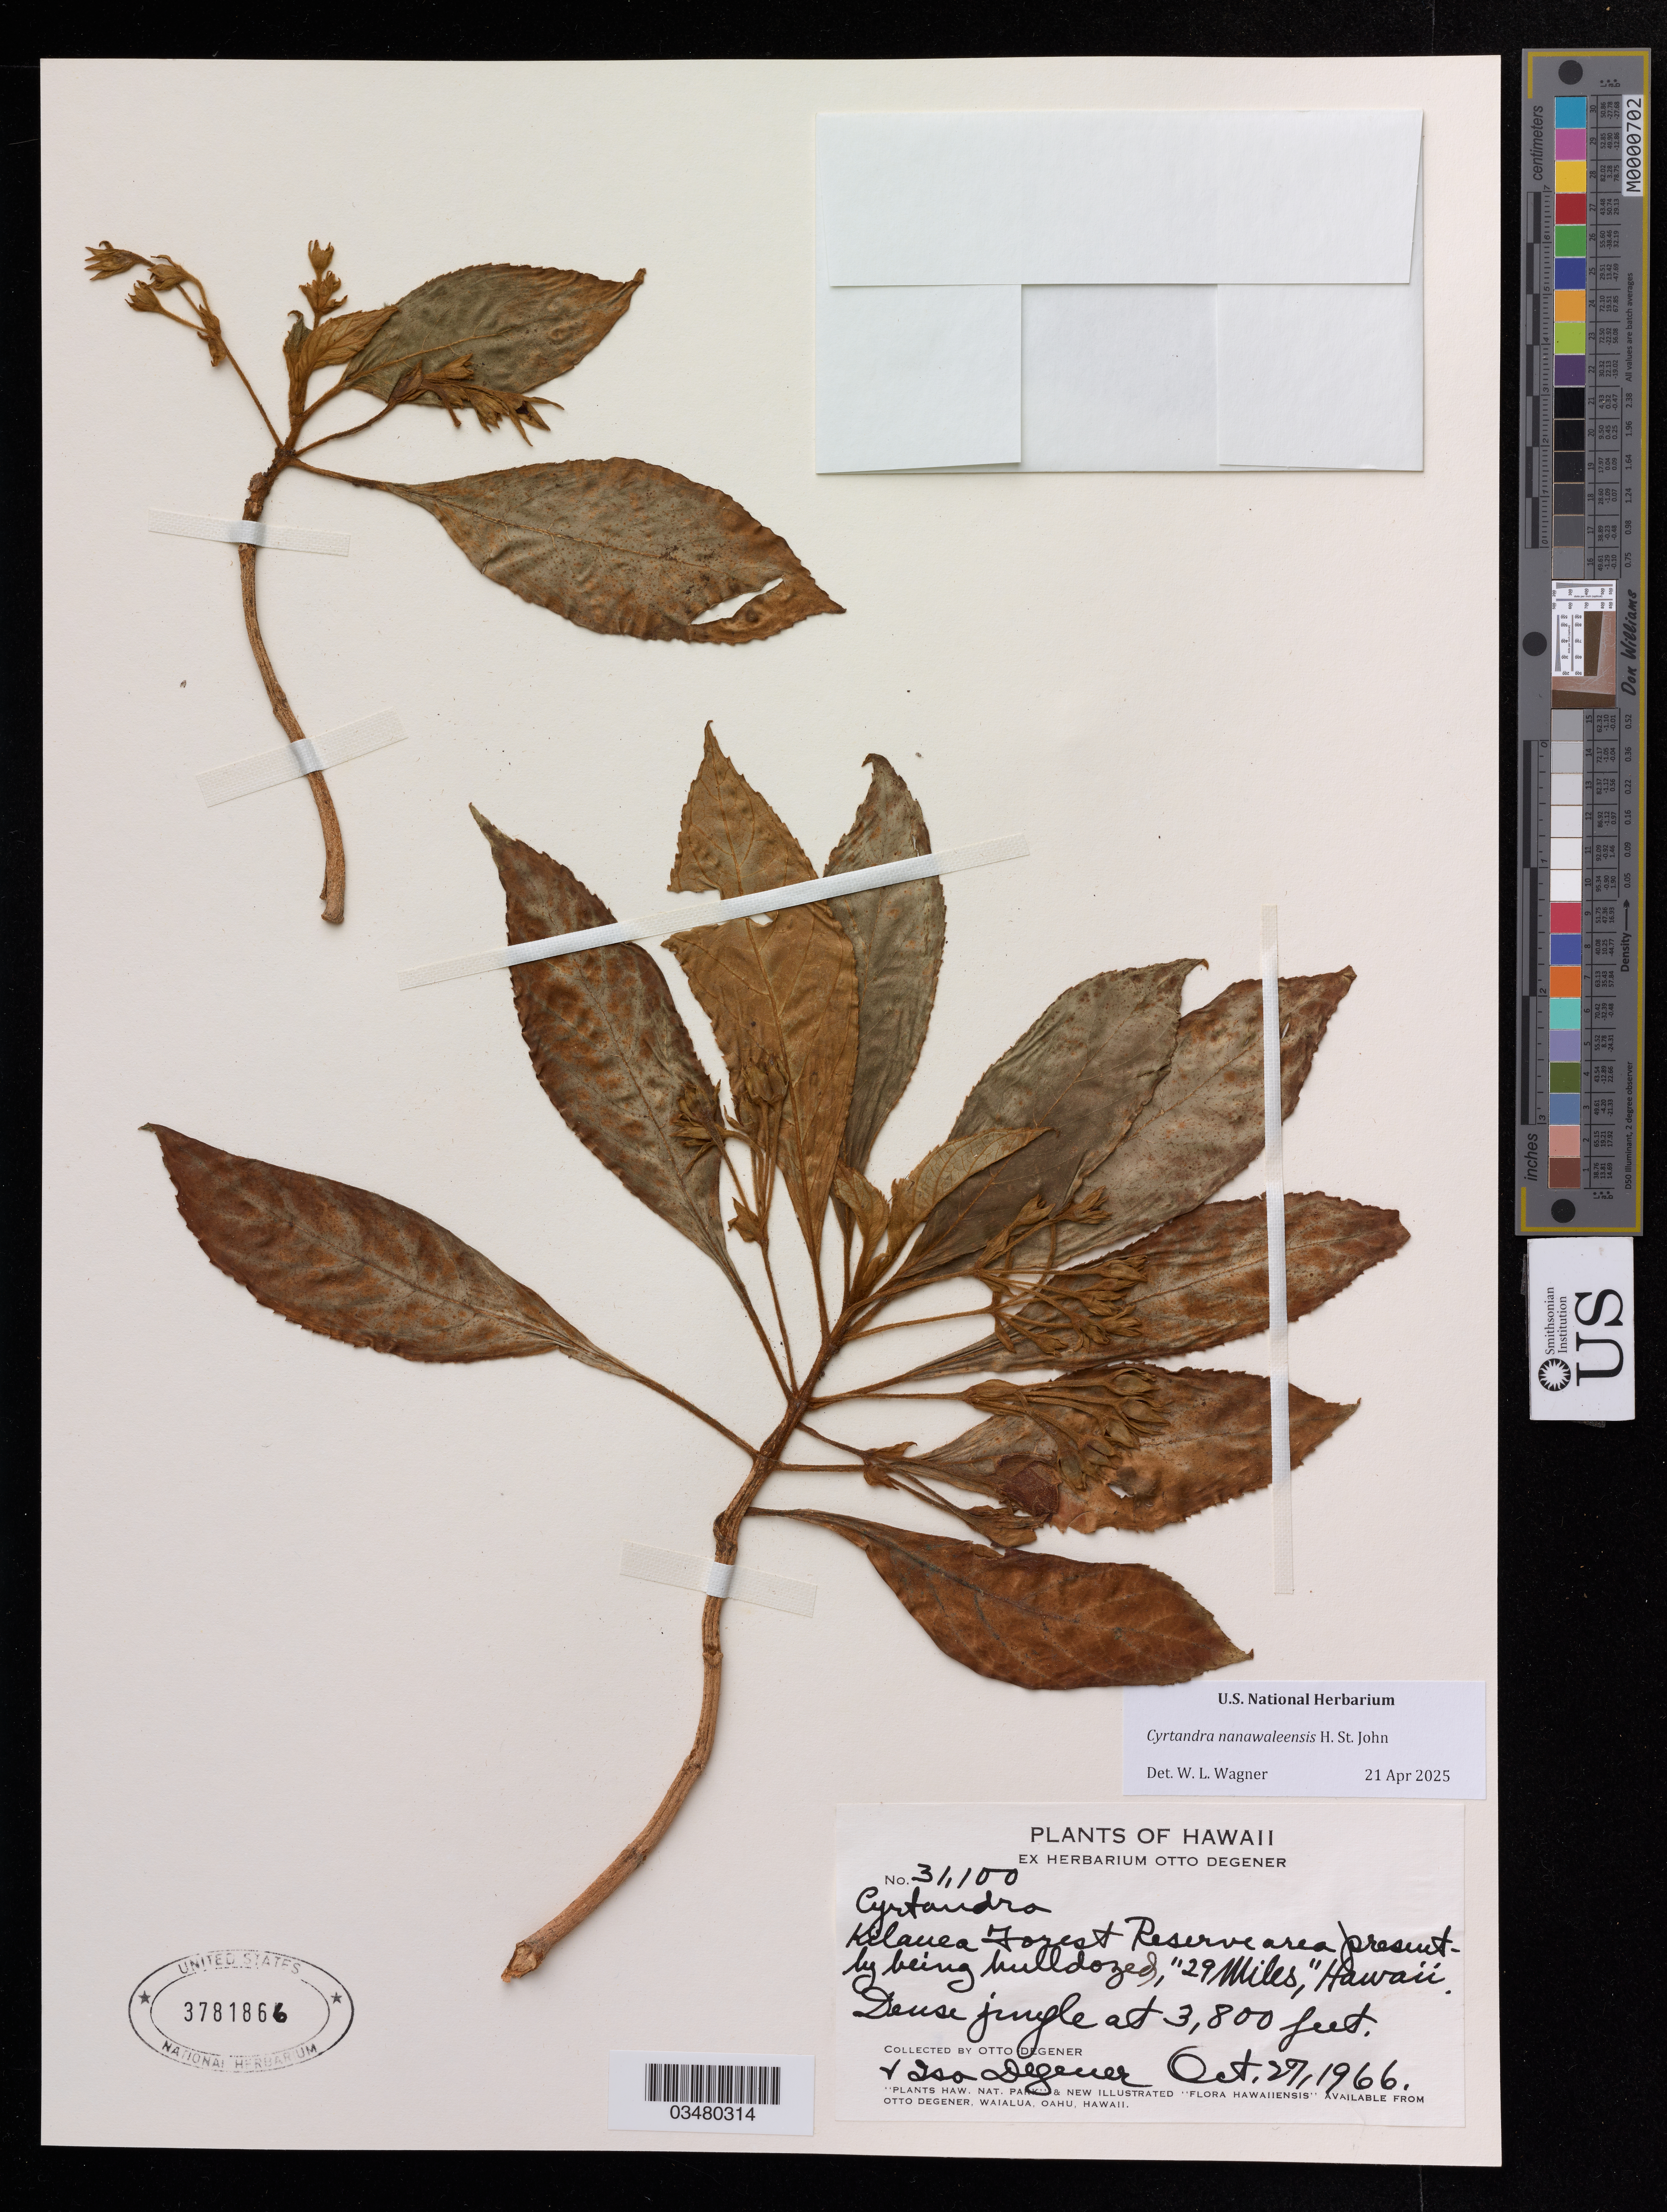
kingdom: Plantae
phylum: Tracheophyta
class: Magnoliopsida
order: Lamiales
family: Gesneriaceae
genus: Cyrtandra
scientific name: Cyrtandra nanawaleensis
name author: H. St. John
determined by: Wagner, W. L., (BOT), Smithsonian Institution - National Museum of Natural History (UNITED STATES)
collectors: O. Degener & I. Degener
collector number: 31100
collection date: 1966-10-27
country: United States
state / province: Hawaii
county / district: Hawaii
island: Hawaii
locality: Kilauea Forest Reserve area, 29 Miles, presently being bulldozed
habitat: Dense jungle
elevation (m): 1158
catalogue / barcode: US 3781866